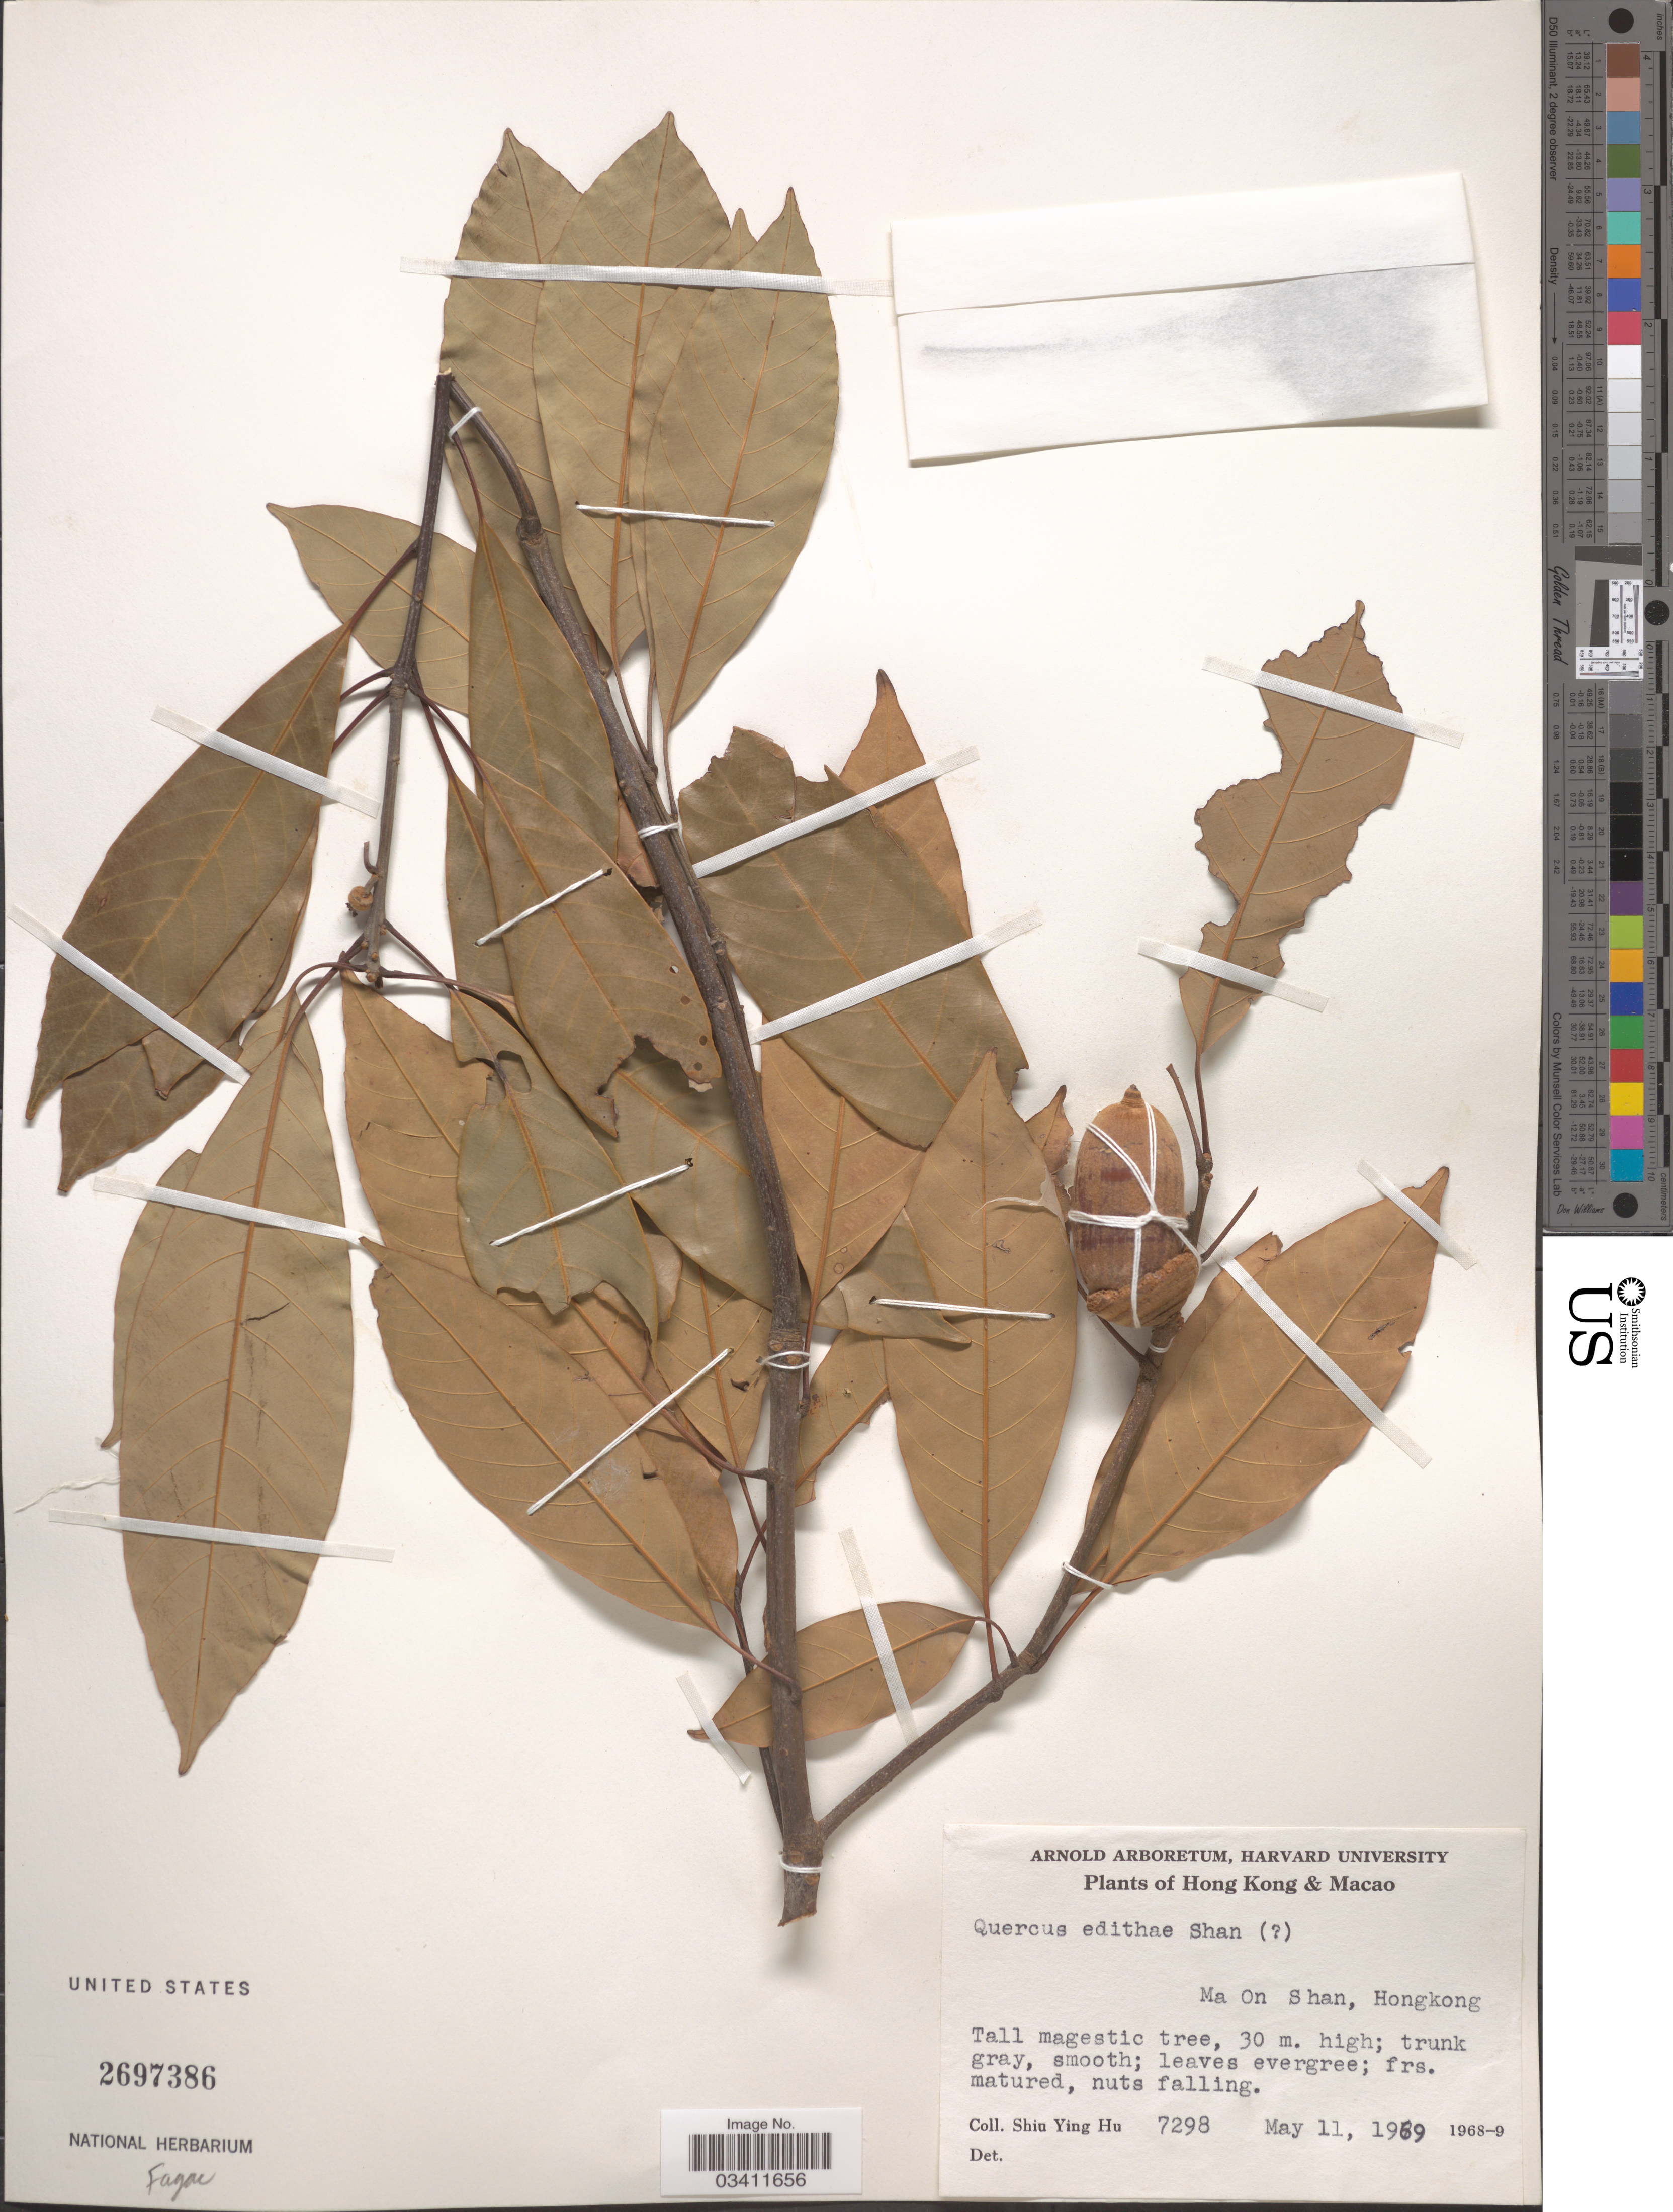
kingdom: Plantae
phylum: Tracheophyta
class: Magnoliopsida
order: Fagales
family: Fagaceae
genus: Quercus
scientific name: Quercus edithiae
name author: Skan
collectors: S. Y. Hu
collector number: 7298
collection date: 1969-05-11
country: China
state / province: Hong Kong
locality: Ma On Shan.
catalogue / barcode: US 2697386